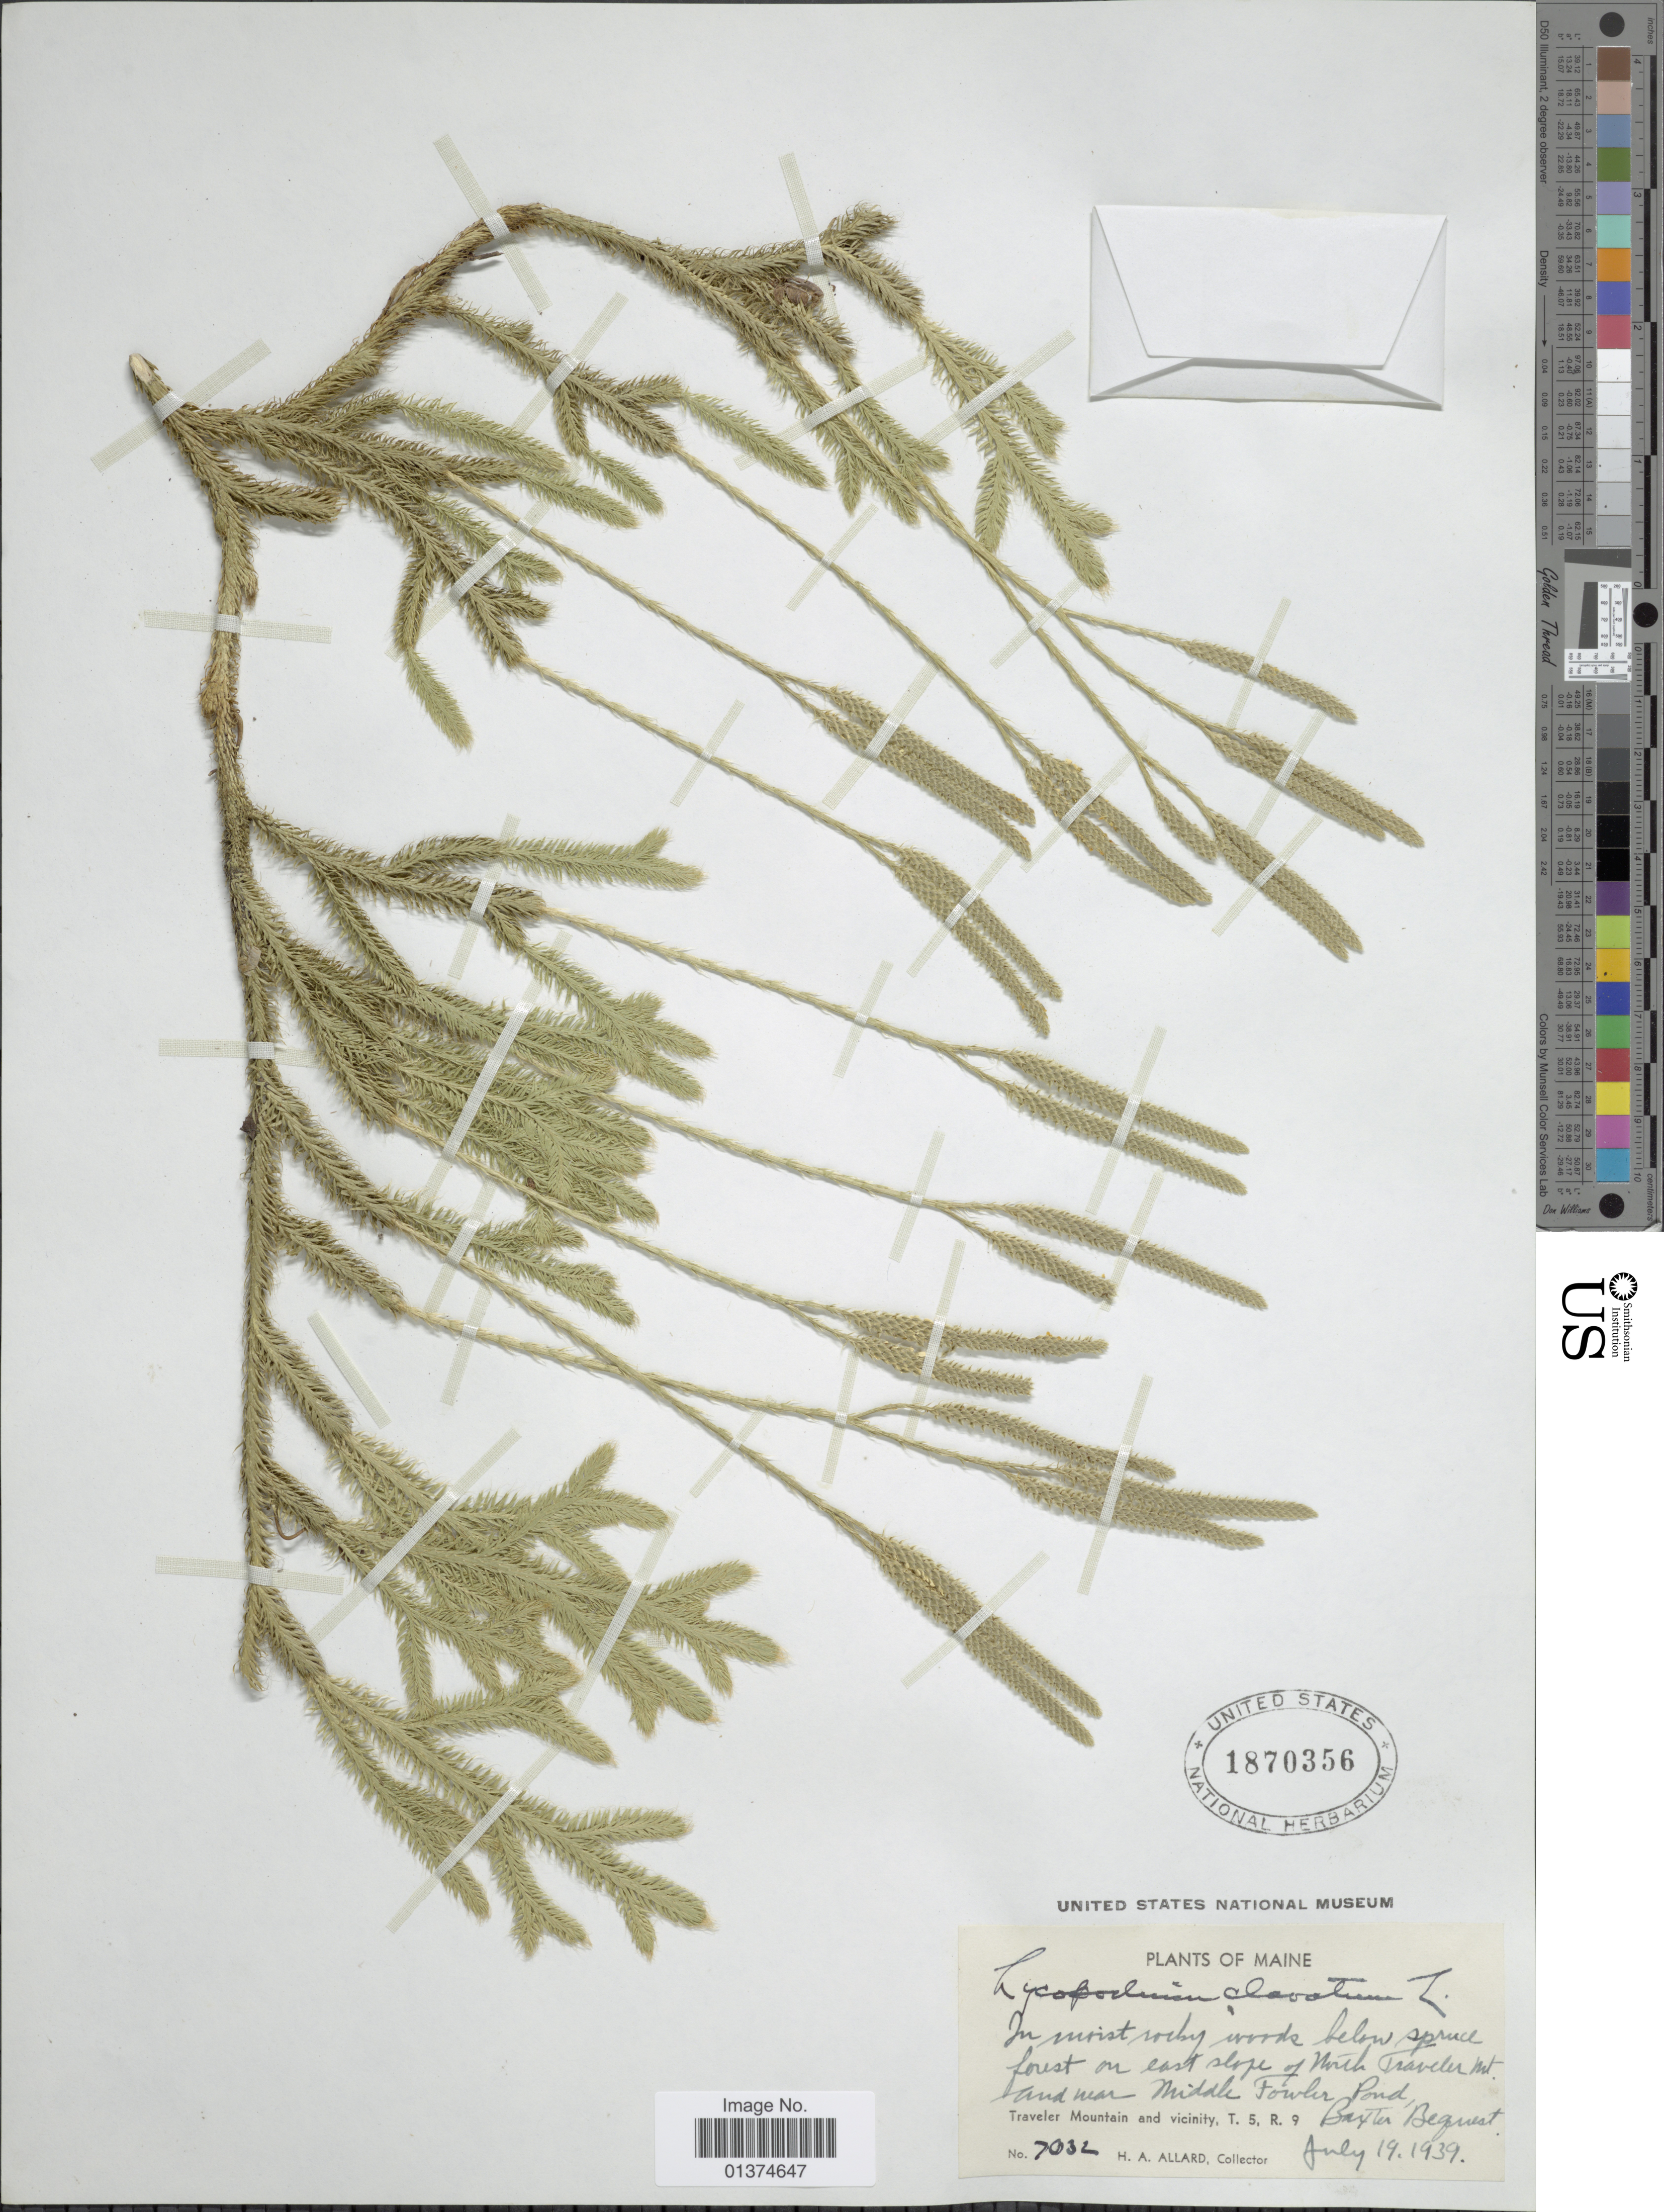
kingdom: Plantae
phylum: Tracheophyta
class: Lycopodiopsida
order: Lycopodiales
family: Lycopodiaceae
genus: Lycopodium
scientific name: Lycopodium clavatum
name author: L.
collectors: H. A. Allard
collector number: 7032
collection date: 1939-07-19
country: United States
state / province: Maine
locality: In moist rocky woods below spruce forest on east slope of North Traveler Mt. and near Middle Fowler Pond. Traveler Mountain and vicinity, Baxter Bequest.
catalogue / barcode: US 1870356